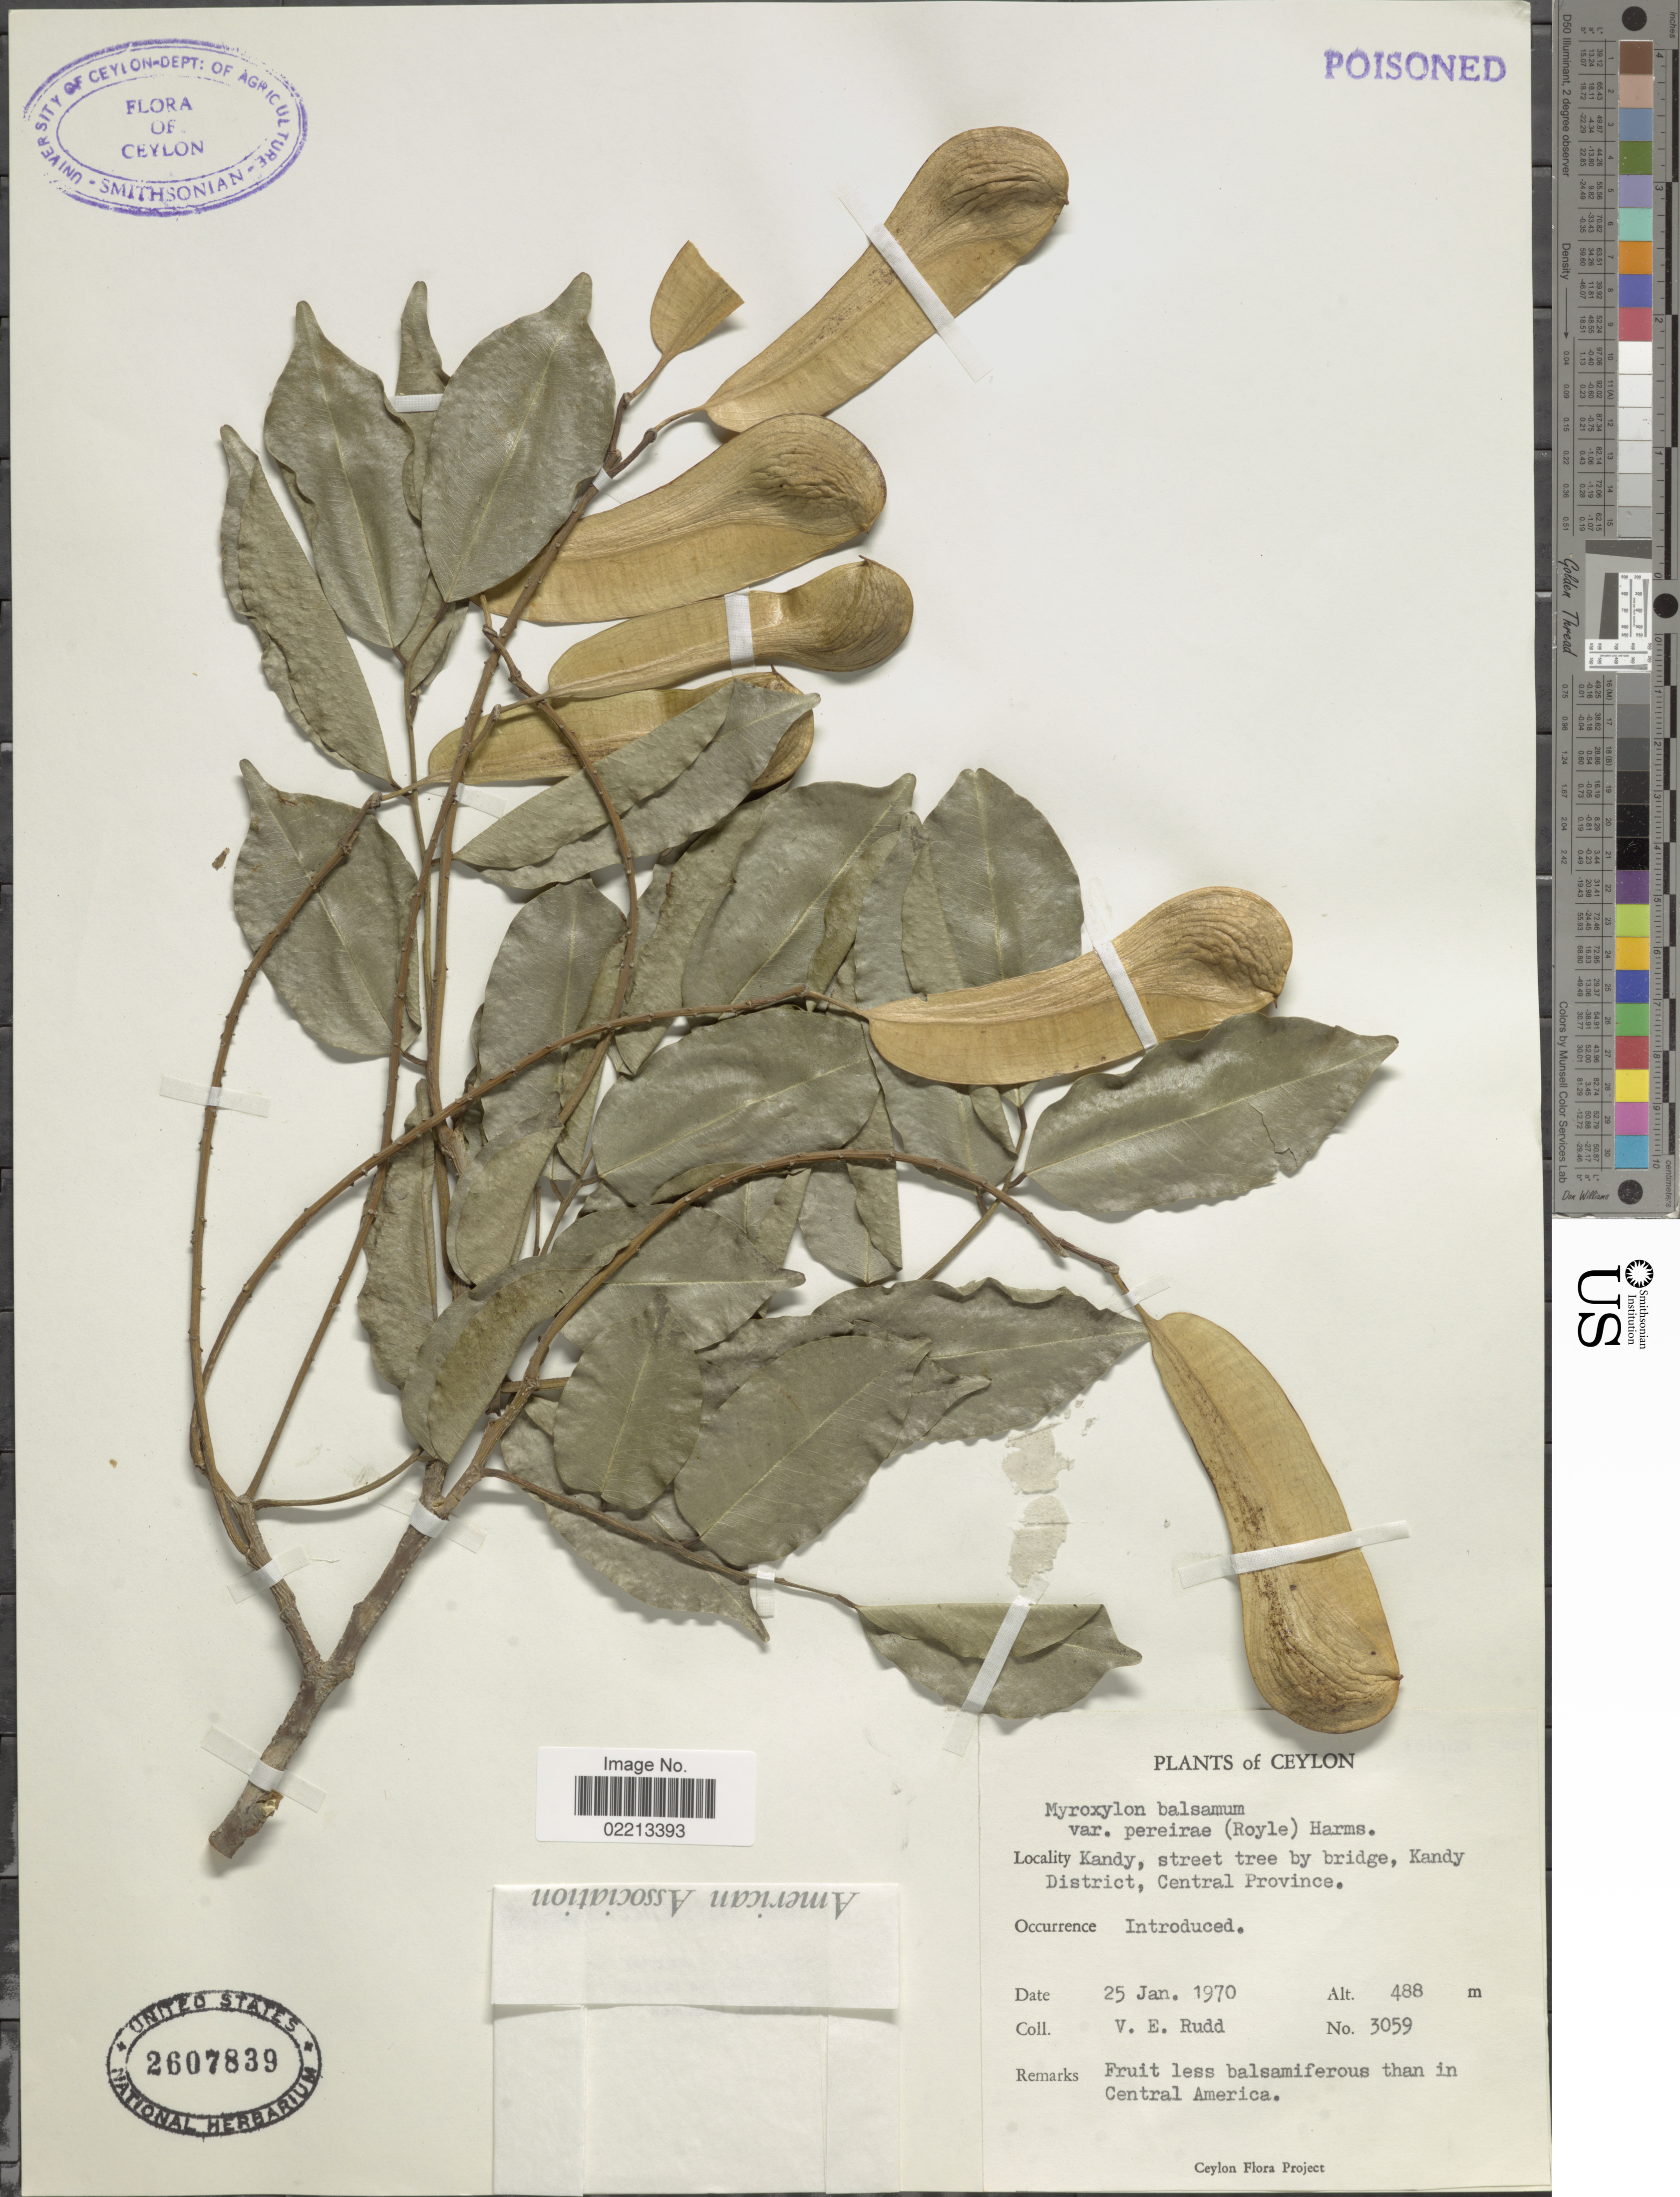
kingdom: Plantae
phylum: Tracheophyta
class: Magnoliopsida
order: Fabales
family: Fabaceae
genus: Myroxylon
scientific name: Myroxylon balsamum var. pereirae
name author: (Royle) Harms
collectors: V. E. Rudd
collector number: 3059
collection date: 1970-01-25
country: Sri Lanka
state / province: Central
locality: Kandy, street tree by bridge, Kandy District, Central Province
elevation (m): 488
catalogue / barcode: US 2607839